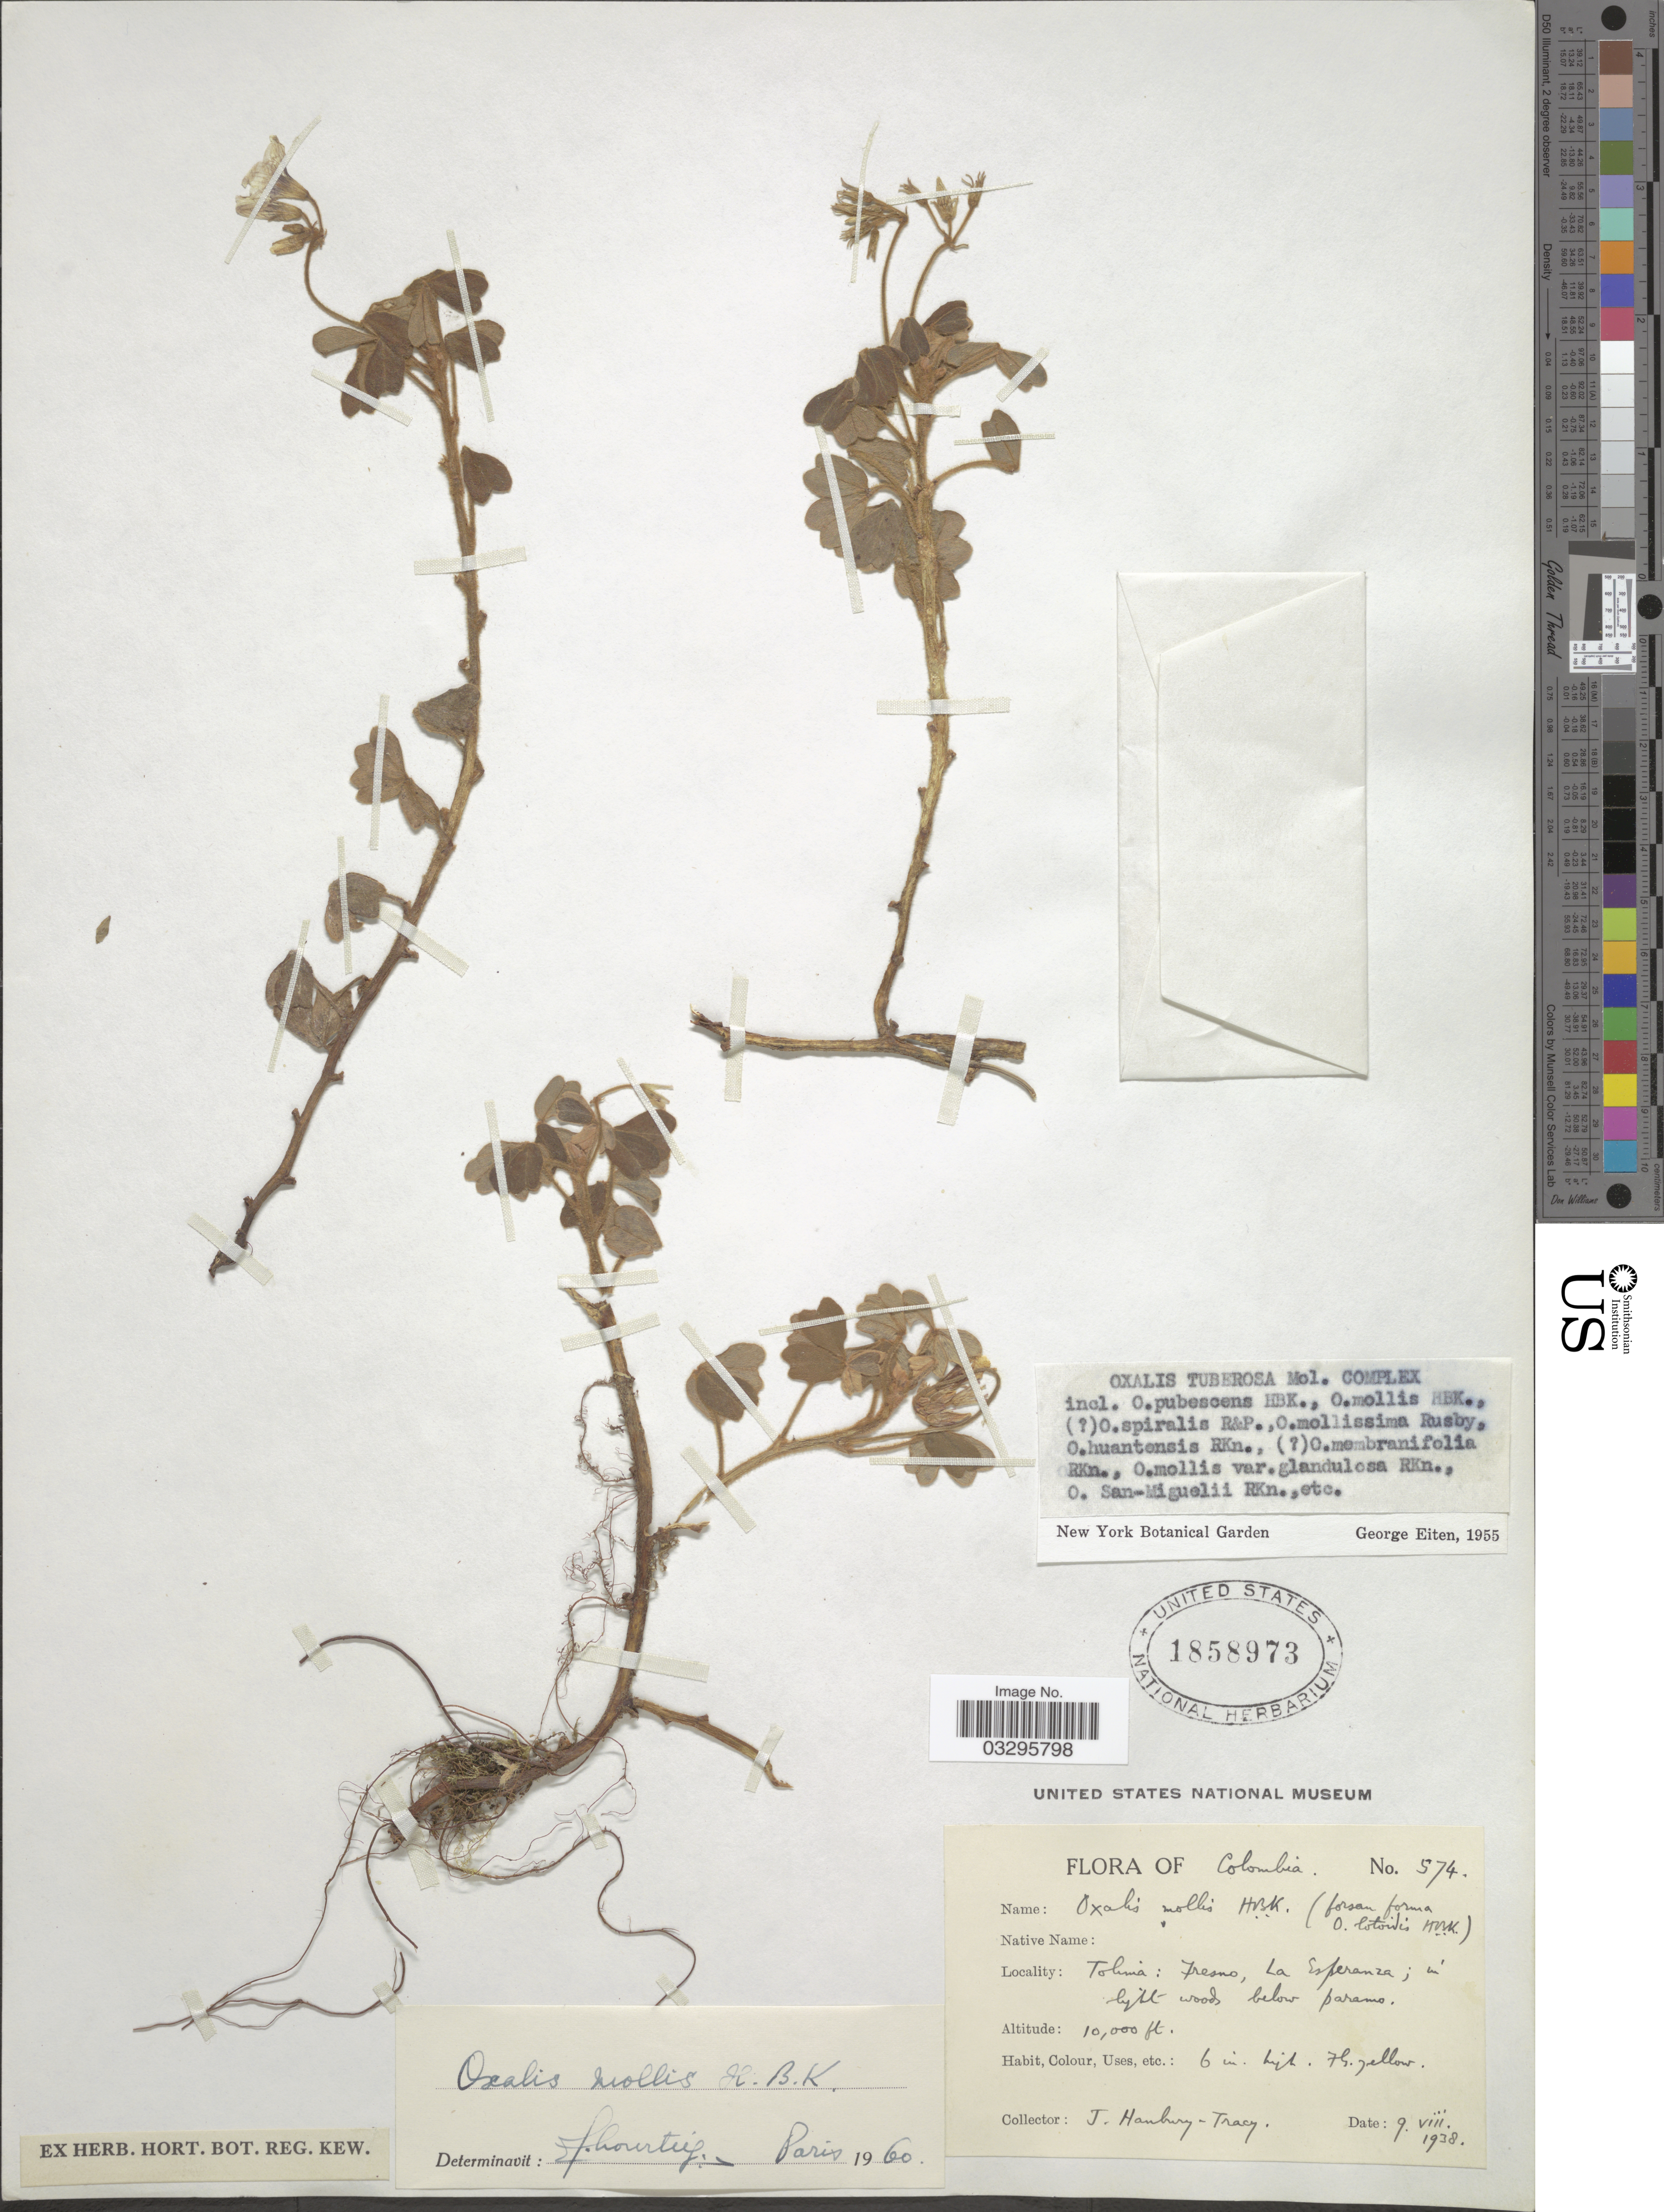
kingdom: Plantae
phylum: Tracheophyta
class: Magnoliopsida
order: Oxalidales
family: Oxalidaceae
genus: Oxalis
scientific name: Oxalis mollis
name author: Kunth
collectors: J. Hanbury-Tracy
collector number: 574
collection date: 1938-08-09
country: Colombia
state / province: Tolima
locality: Fresno, La Esperanza.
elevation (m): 3048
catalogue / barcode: US 1858973